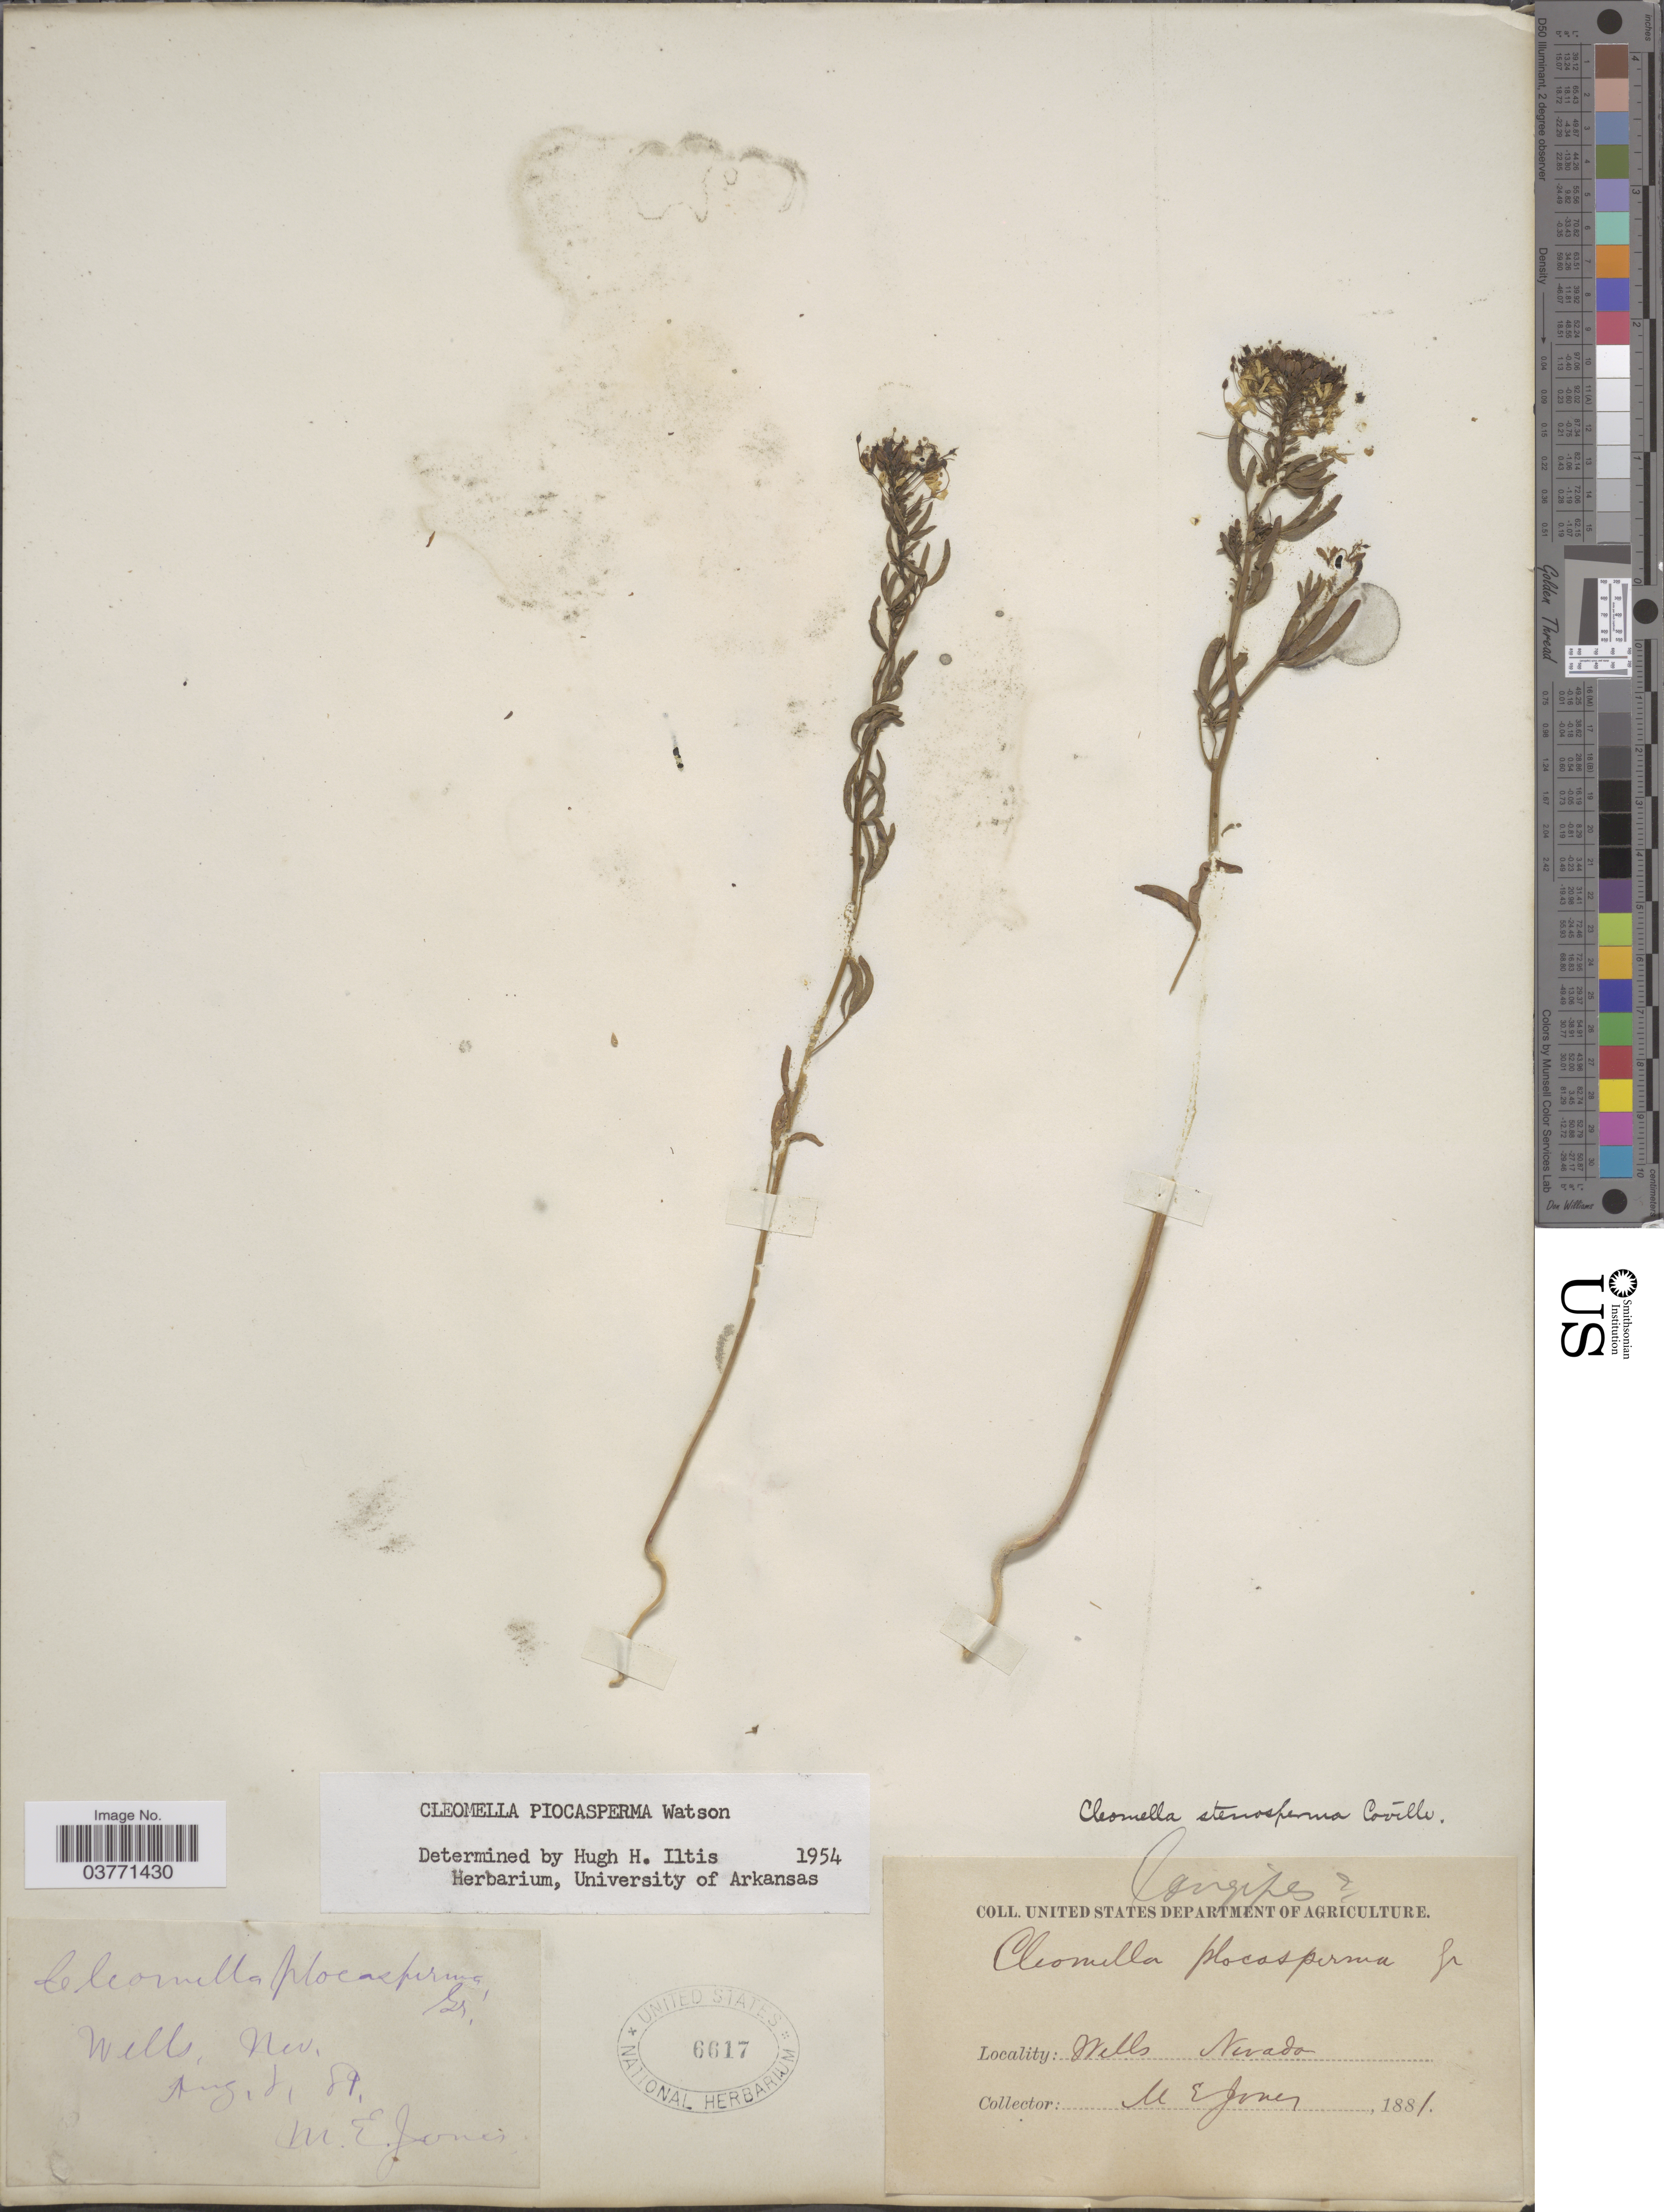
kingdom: Plantae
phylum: Tracheophyta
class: Magnoliopsida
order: Brassicales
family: Cleomaceae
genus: Cleomella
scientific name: Cleomella plocasperma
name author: S. Watson in C. King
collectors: M. E. Jones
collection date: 1881-08-06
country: United States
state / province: Nevada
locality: Wells.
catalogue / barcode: US 6617